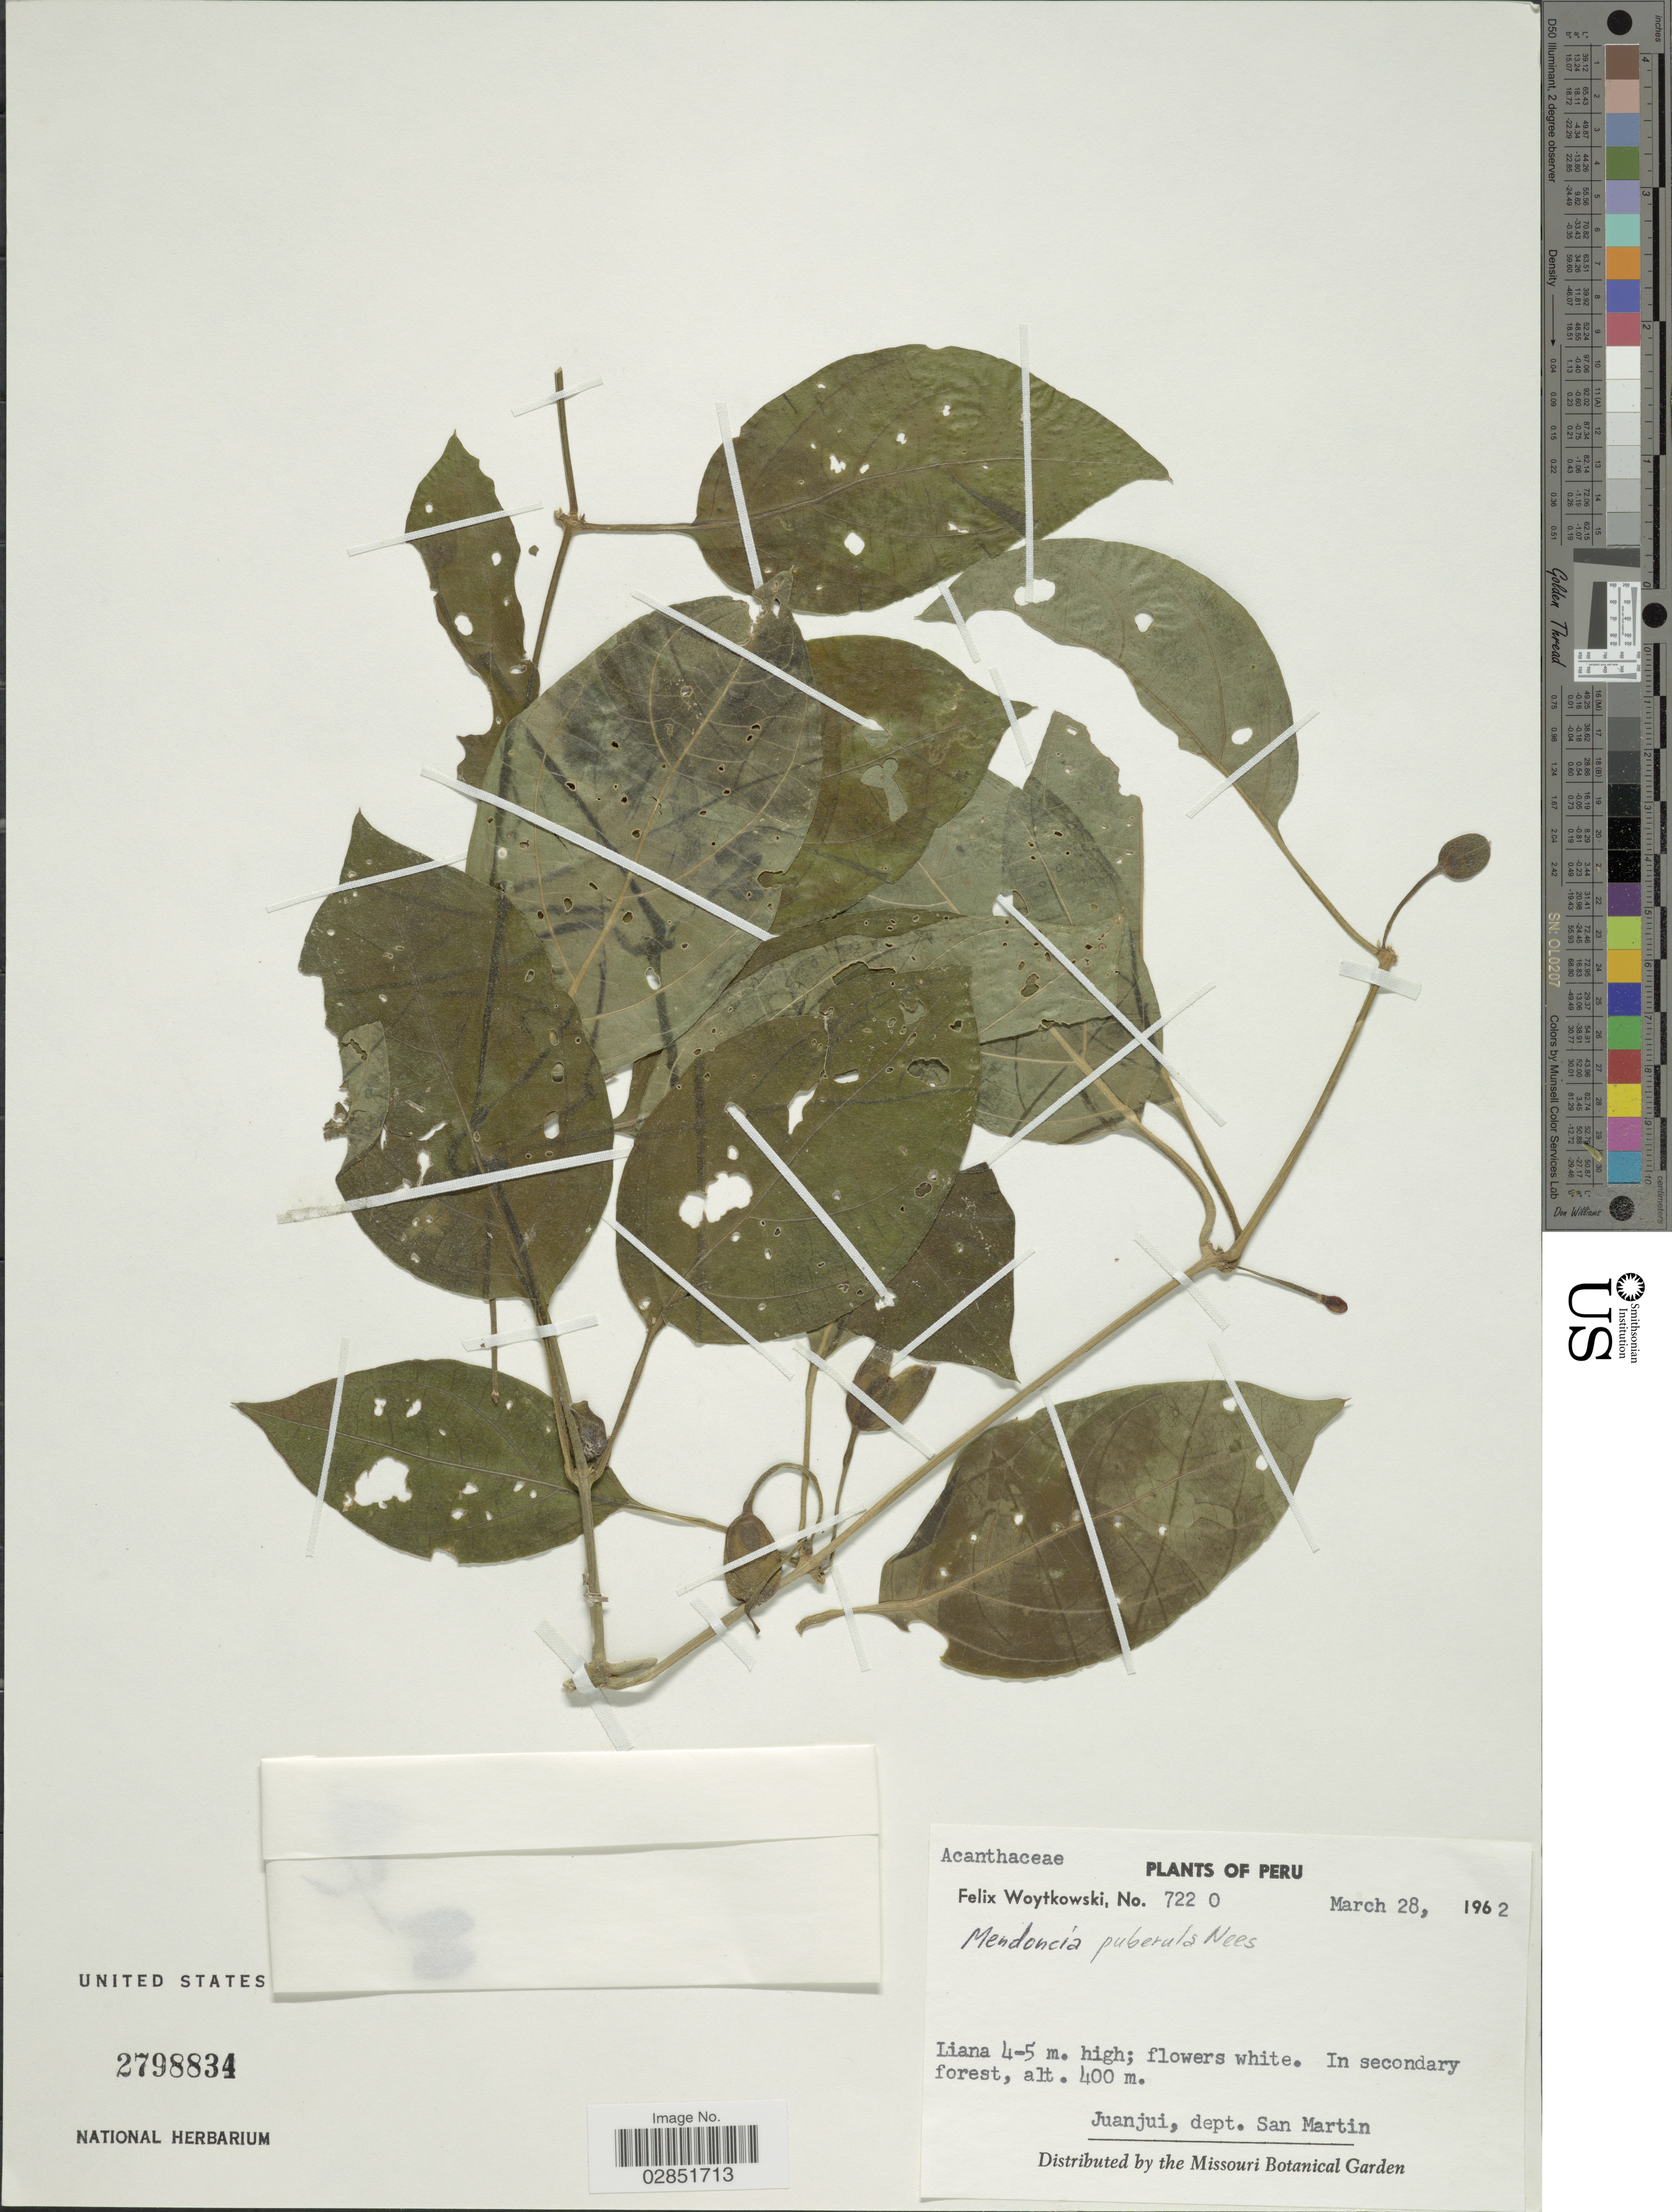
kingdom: Plantae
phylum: Tracheophyta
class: Magnoliopsida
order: Lamiales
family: Acanthaceae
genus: Mendoncia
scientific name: Mendoncia sp.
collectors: F. Woytkowski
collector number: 7220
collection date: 1962-03-28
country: Peru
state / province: San Martín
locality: Juanjui, dept. San Martin.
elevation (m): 400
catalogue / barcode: US 2798834